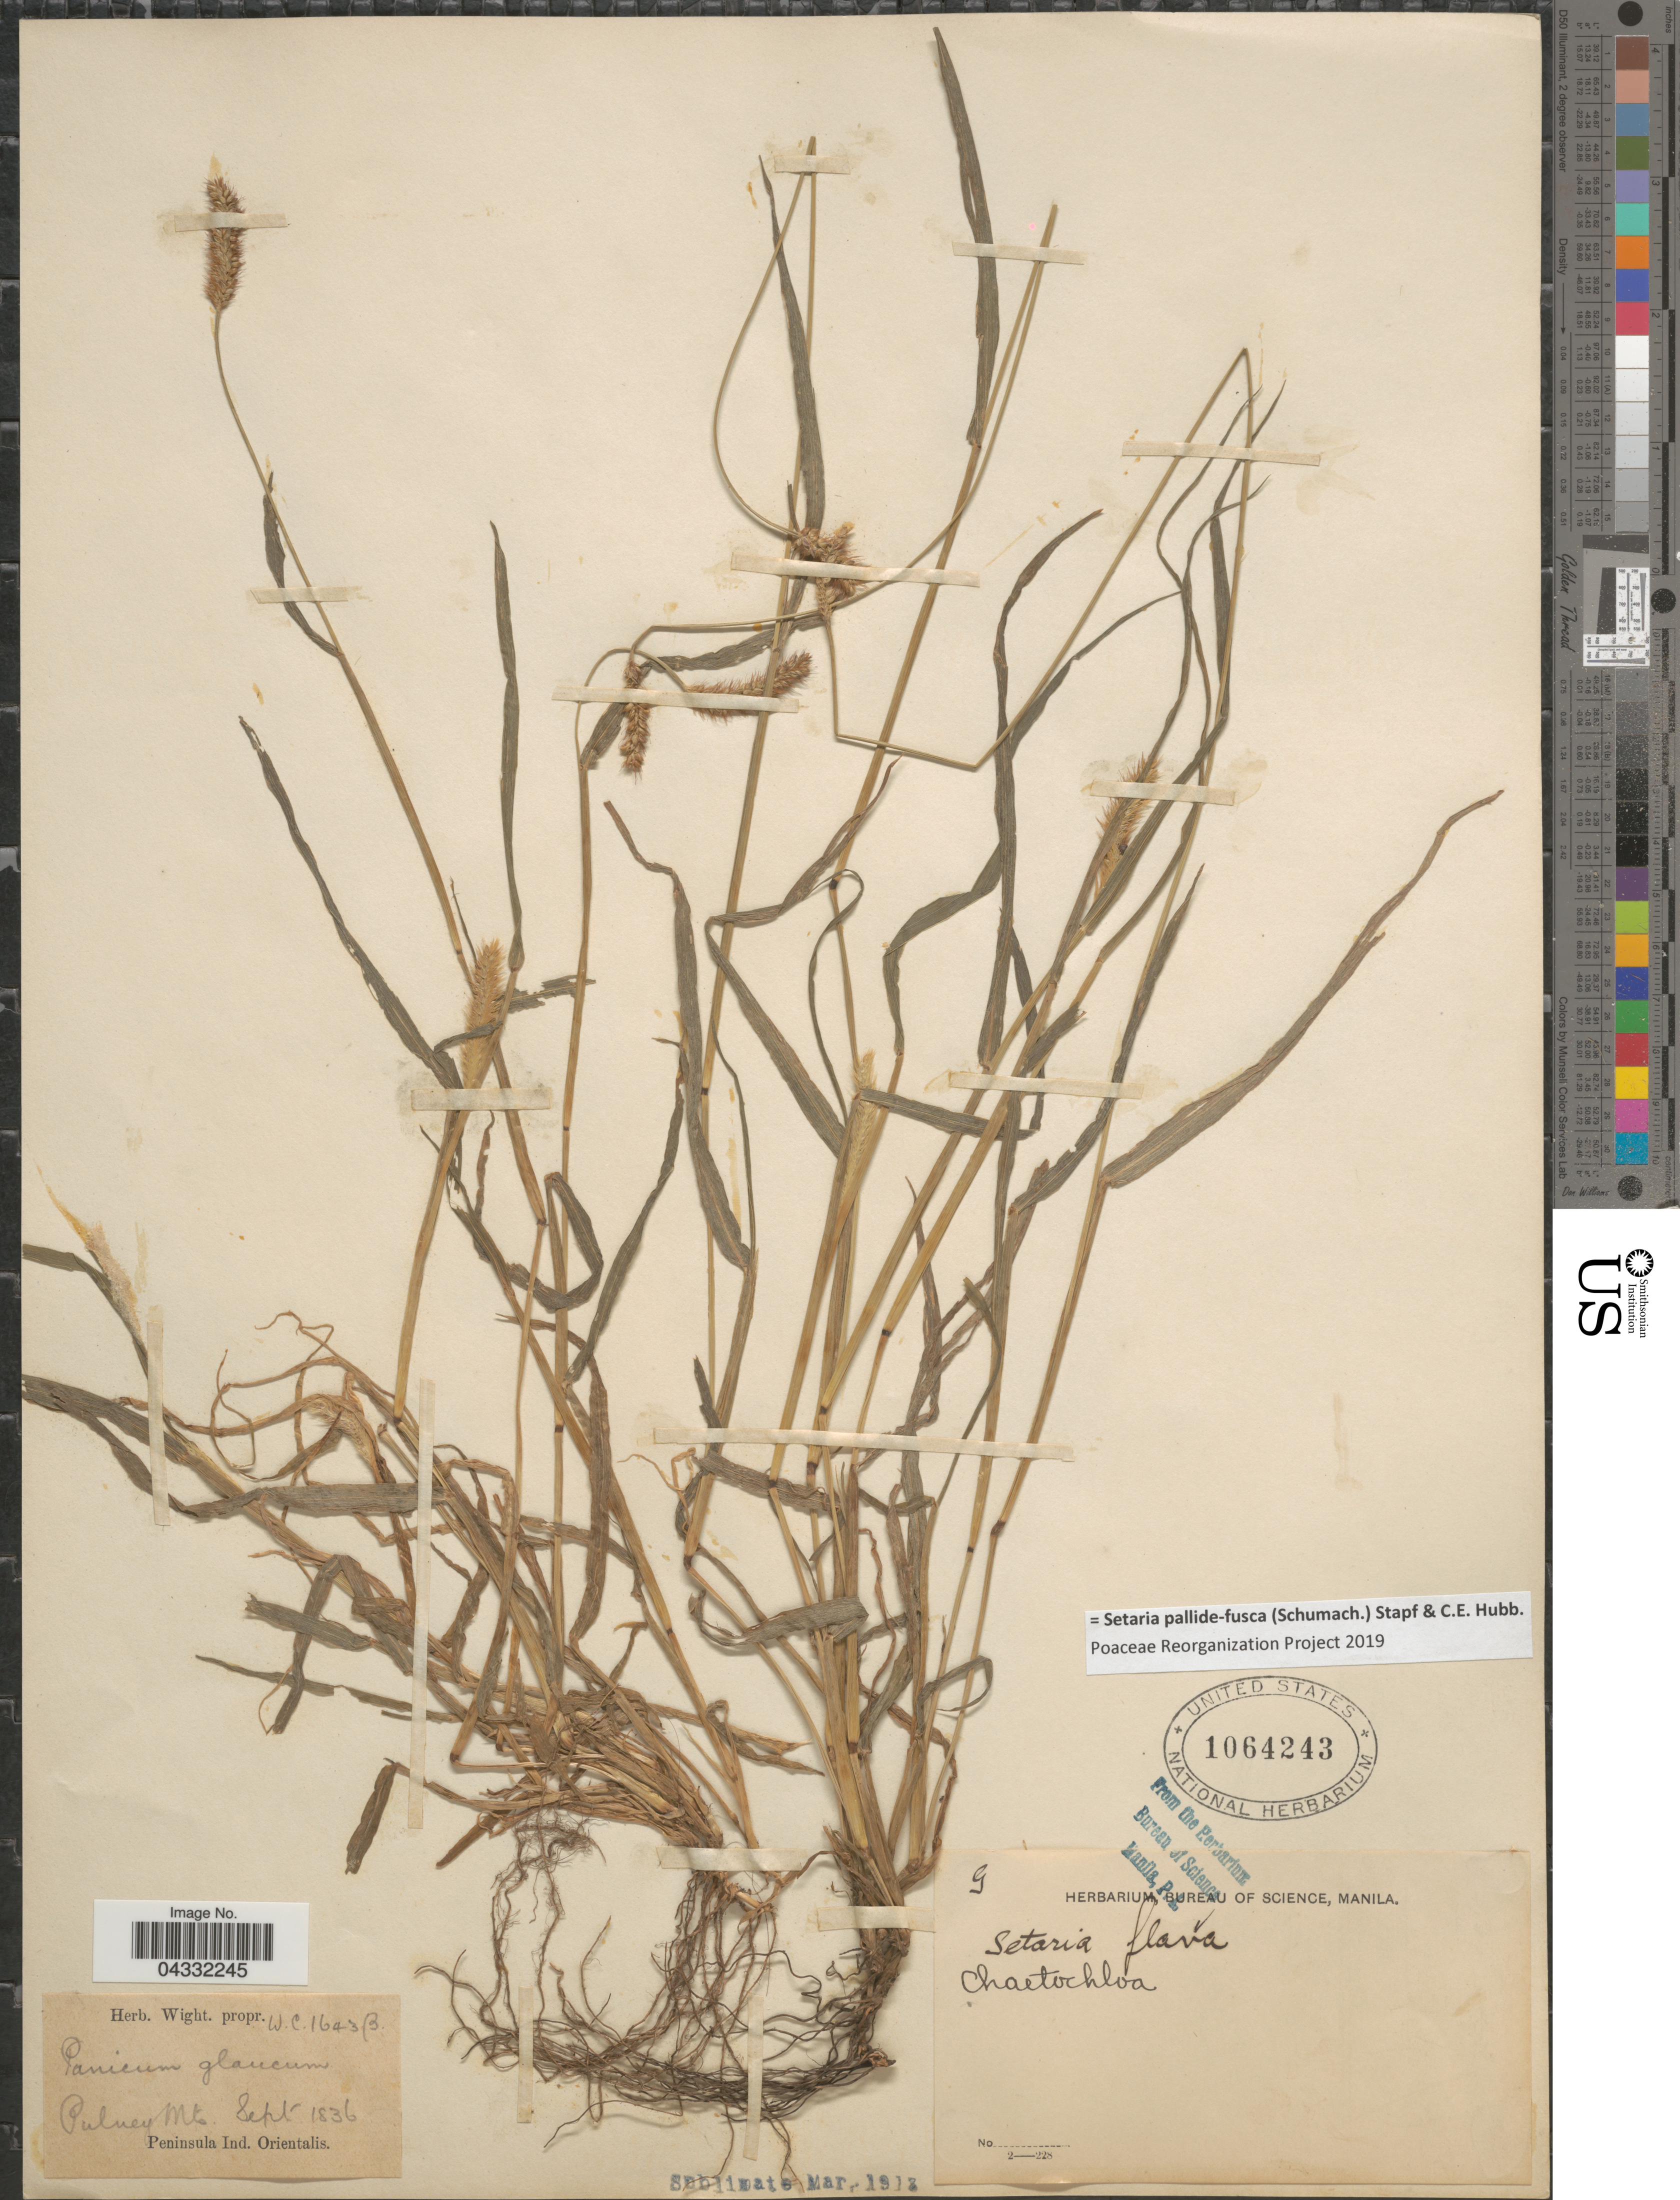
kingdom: Plantae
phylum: Tracheophyta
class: Liliopsida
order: Poales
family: Poaceae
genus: Setaria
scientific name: Setaria pallide-fusca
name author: (Schumach.) Stapf & C.E. Hubb.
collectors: ex Herb. Wight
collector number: W.C.1643B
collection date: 1836-09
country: India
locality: Pulney Mts. Peninsula Ind. Orientalis.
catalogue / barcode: US 1064243